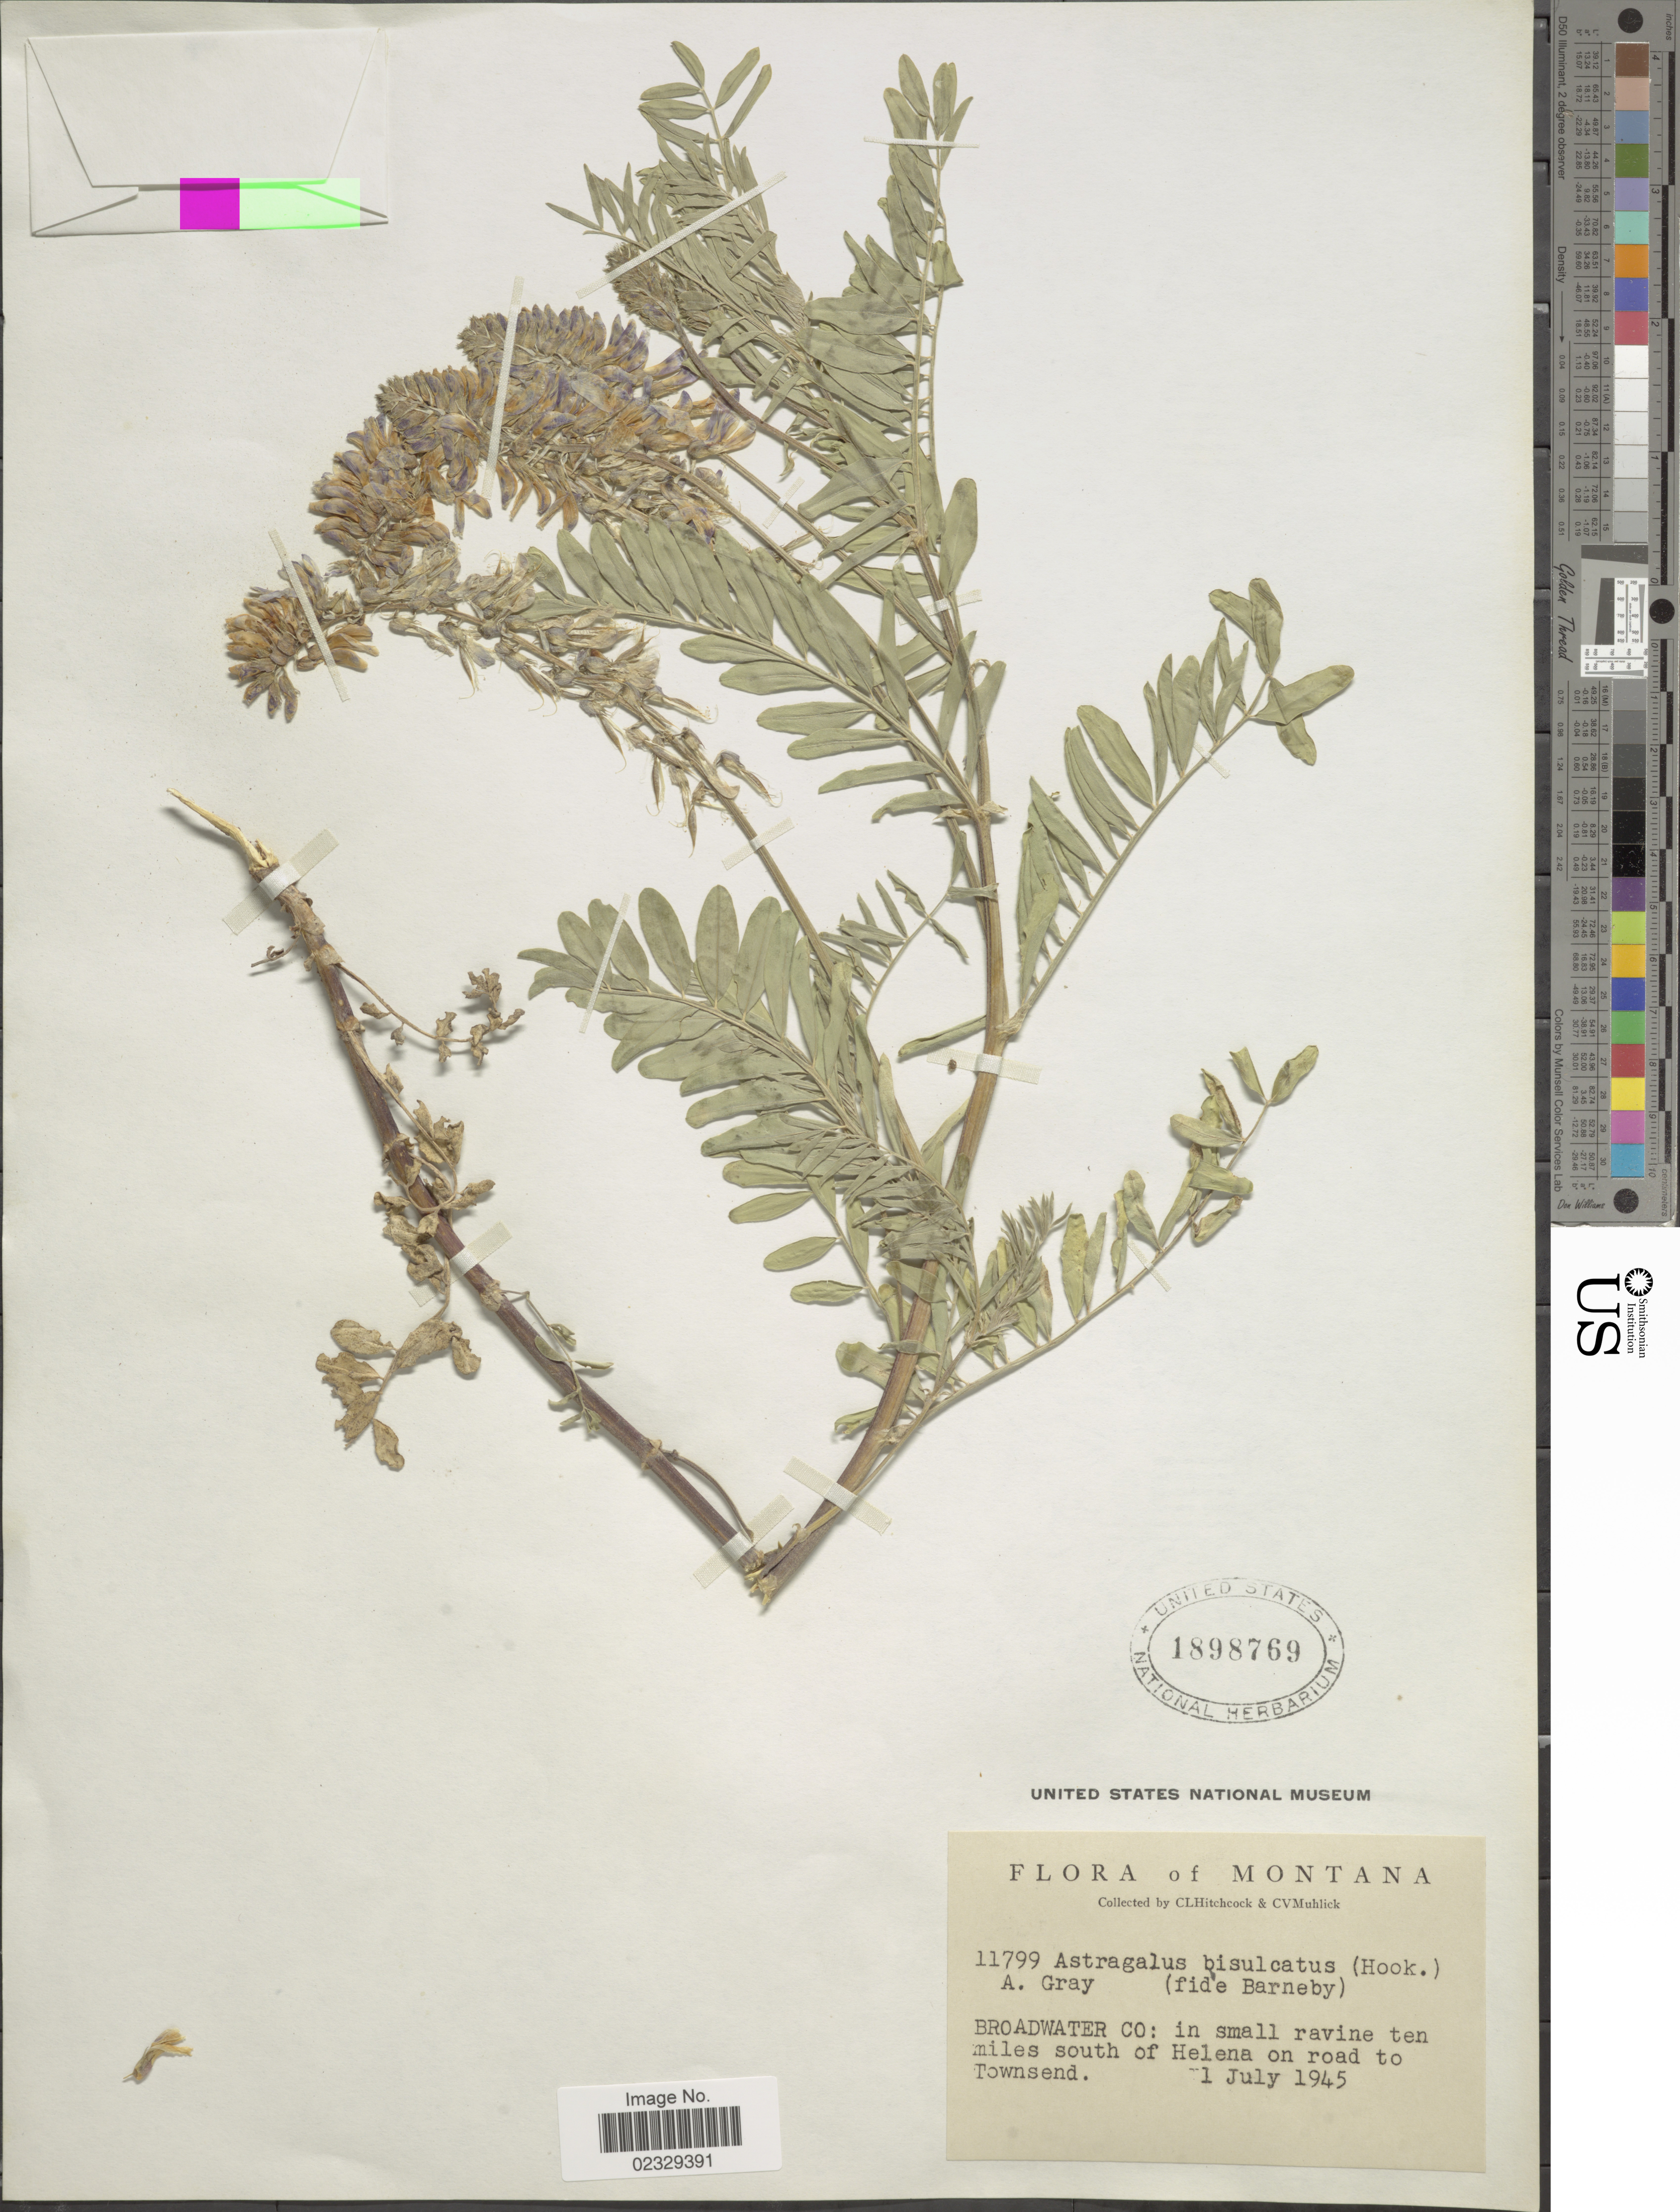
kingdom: Plantae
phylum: Tracheophyta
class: Magnoliopsida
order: Fabales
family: Fabaceae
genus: Astragalus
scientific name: Astragalus bisulcatus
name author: (Hook.) A. Gray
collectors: C. L. Hitchcock & C. V. Muhlick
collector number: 11799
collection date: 1945-07-01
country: United States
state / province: Montana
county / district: Broadwater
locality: In small ravine 10 miles S of Helena on road to Townsend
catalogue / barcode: US 1898769